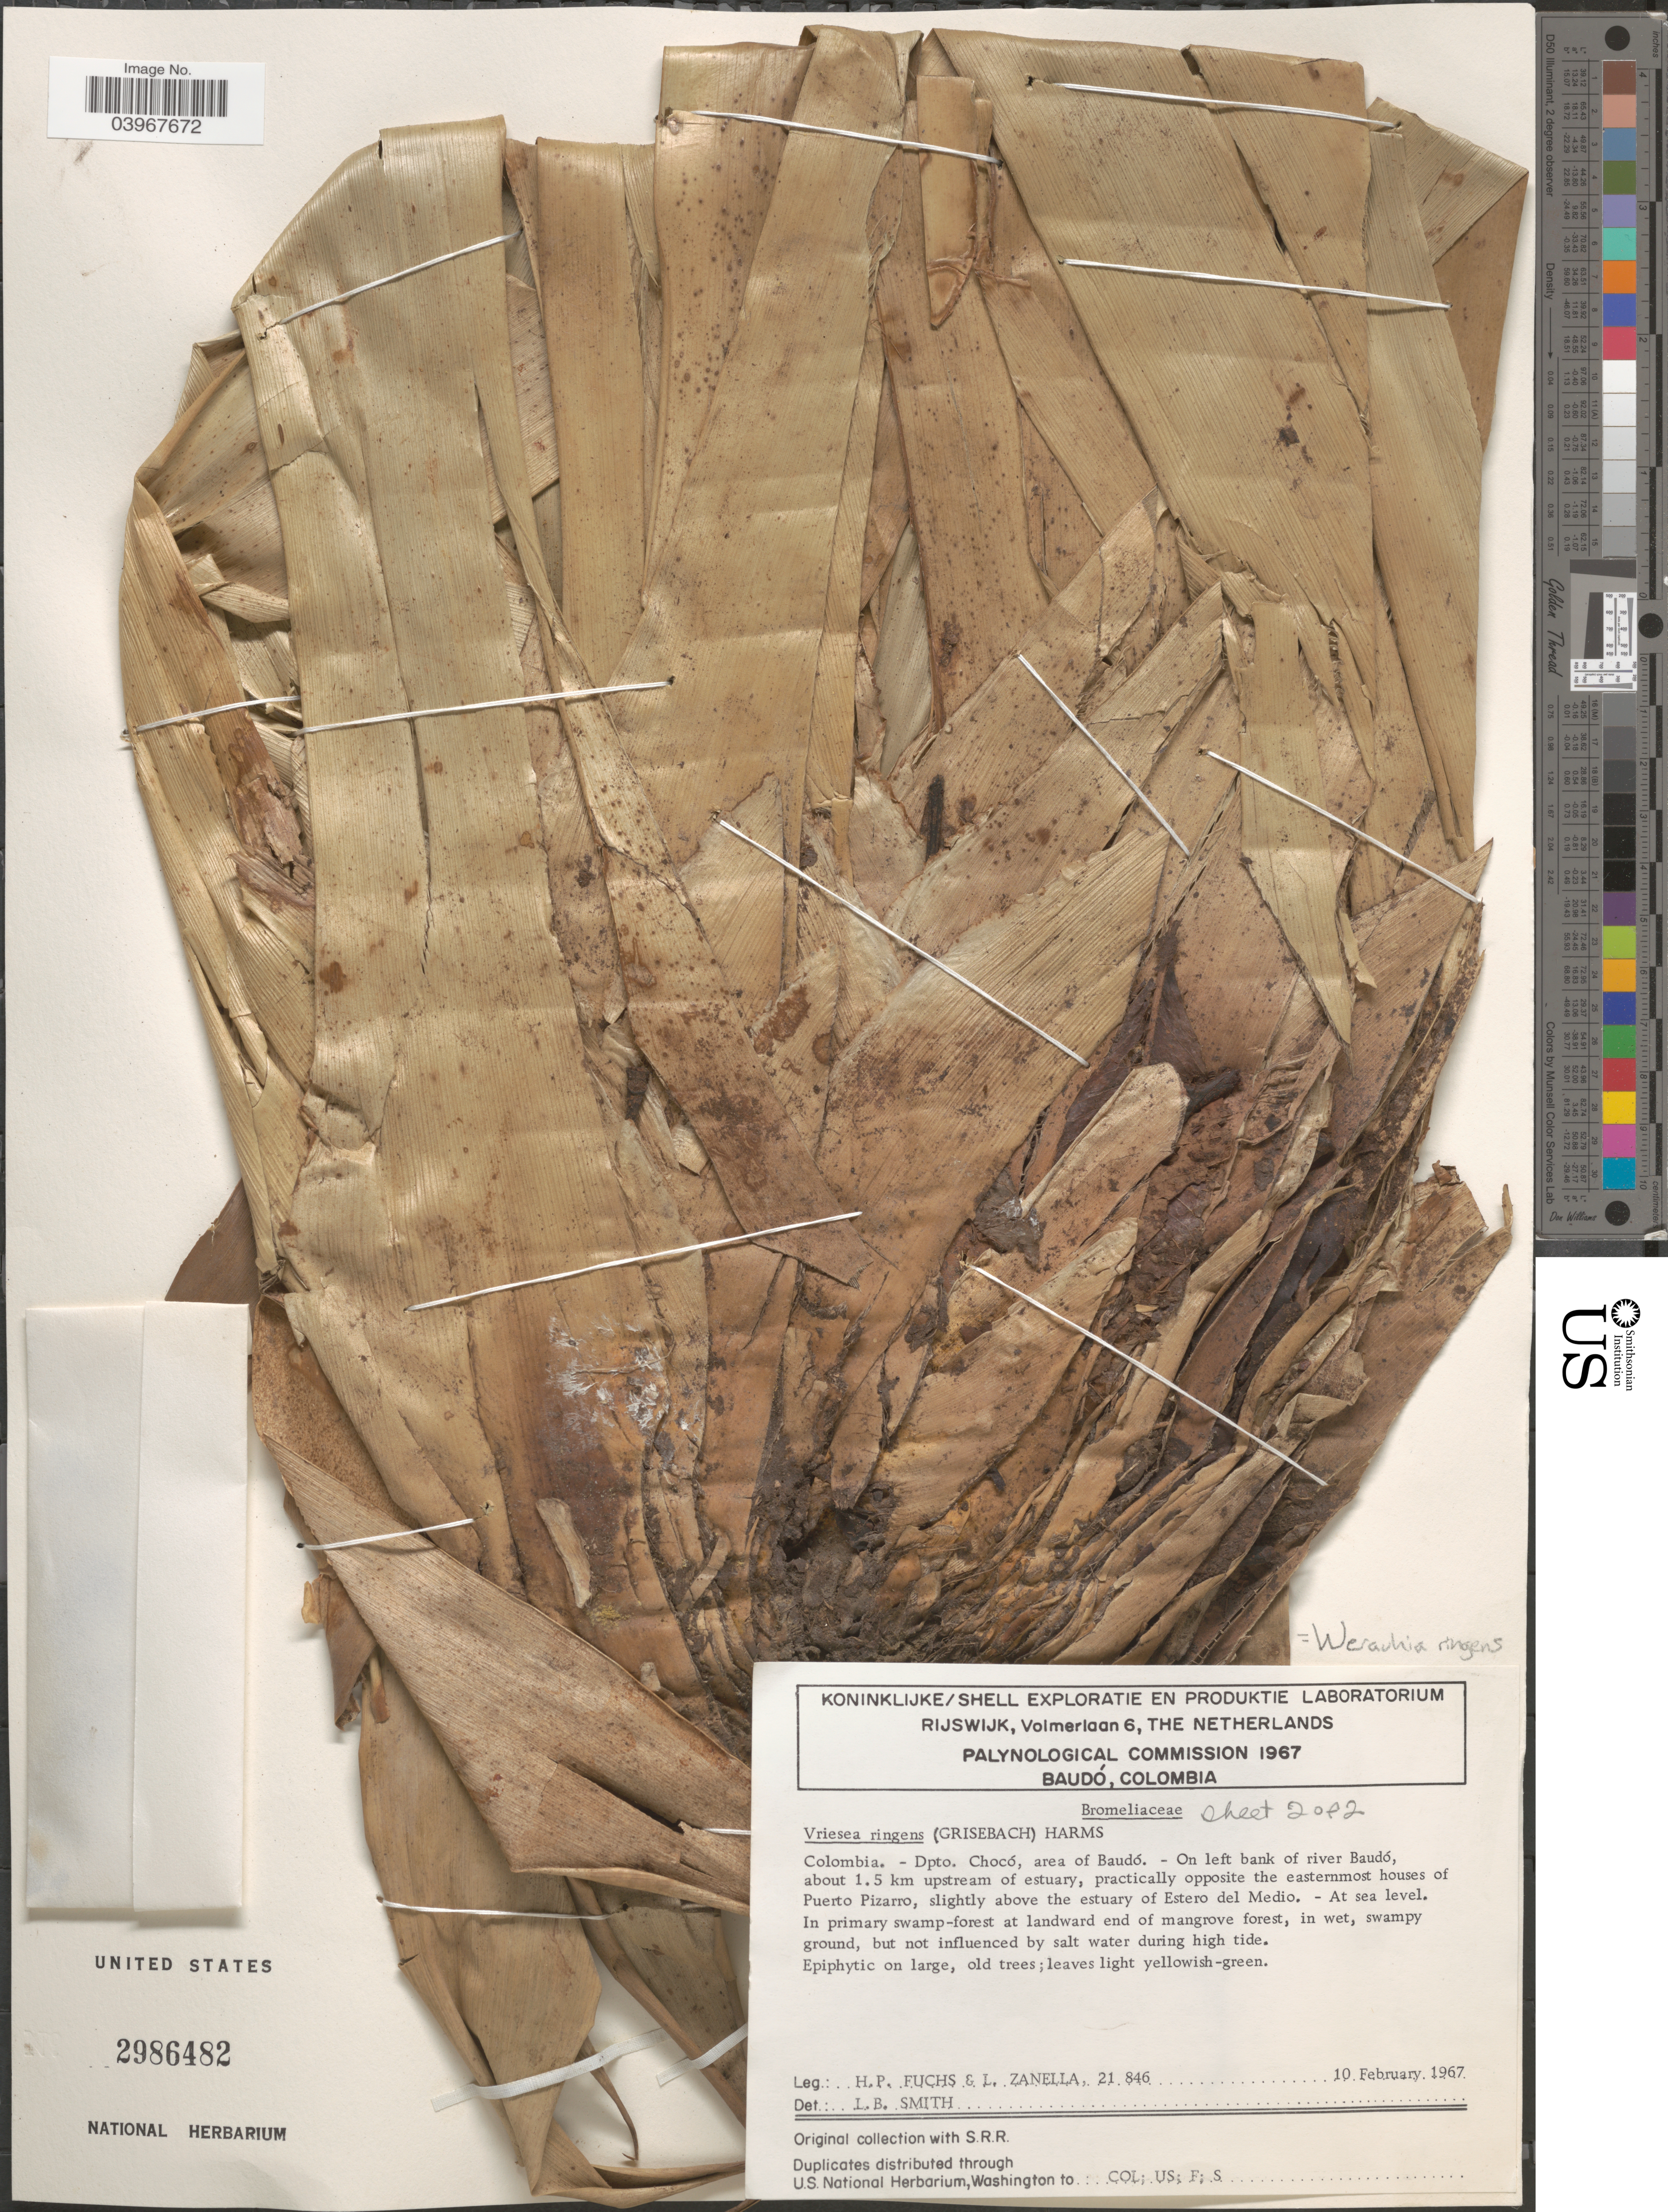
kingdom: Plantae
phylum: Tracheophyta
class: Liliopsida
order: Poales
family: Bromeliaceae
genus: Werauhia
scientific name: Werauhia ringens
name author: (Griseb.) J.R. Grant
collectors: H. P. Fuchs & L. Zanella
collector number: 21846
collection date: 1967-02-10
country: Colombia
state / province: Chocó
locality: Dpto. Chocó, area of Baudó. - On left bank of river Baudó, about 1.5 km upstream of estuary, practically opposite the easternmost houses of Puerto Pizarro, slightly above the estuary of Estero del Medio.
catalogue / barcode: US 2986482